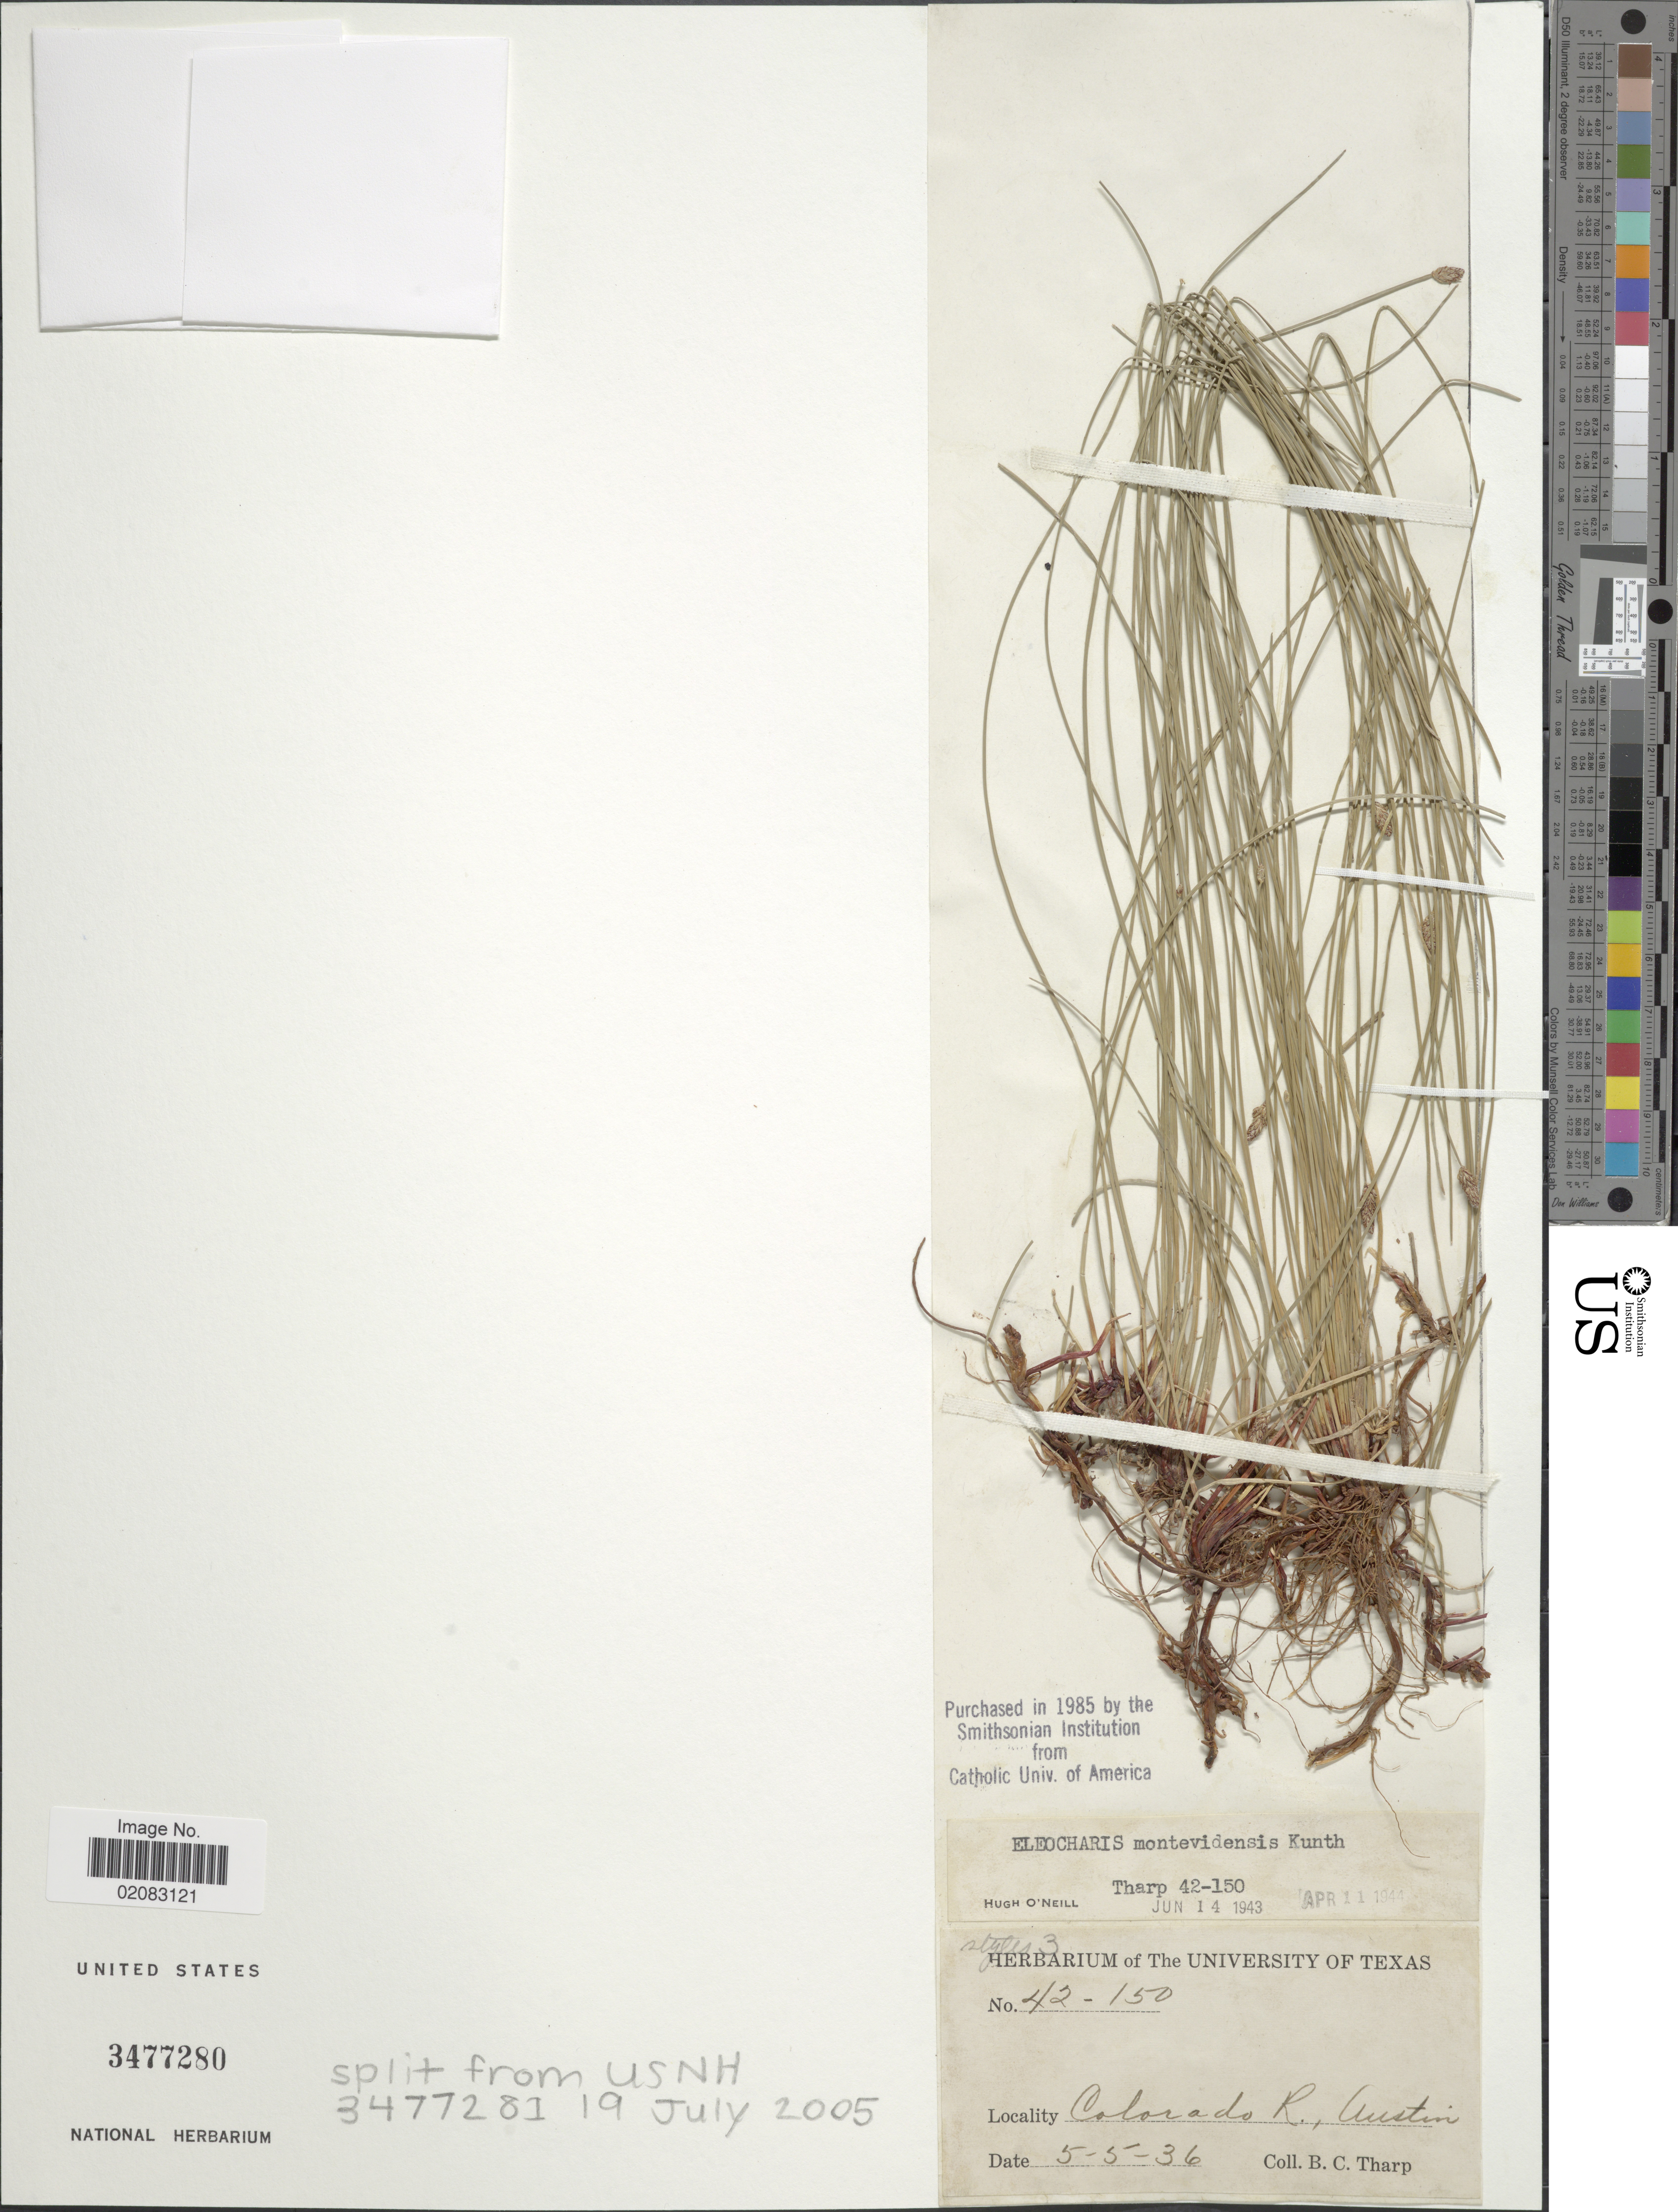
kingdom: Plantae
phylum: Tracheophyta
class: Liliopsida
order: Poales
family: Cyperaceae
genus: Eleocharis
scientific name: Eleocharis montevidensis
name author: Kunth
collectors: B. C. Tharp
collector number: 42-150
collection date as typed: Transcribed d/m/y: 5/5/36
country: United States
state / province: Texas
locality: Colorado R., Austin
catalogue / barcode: US 3477280